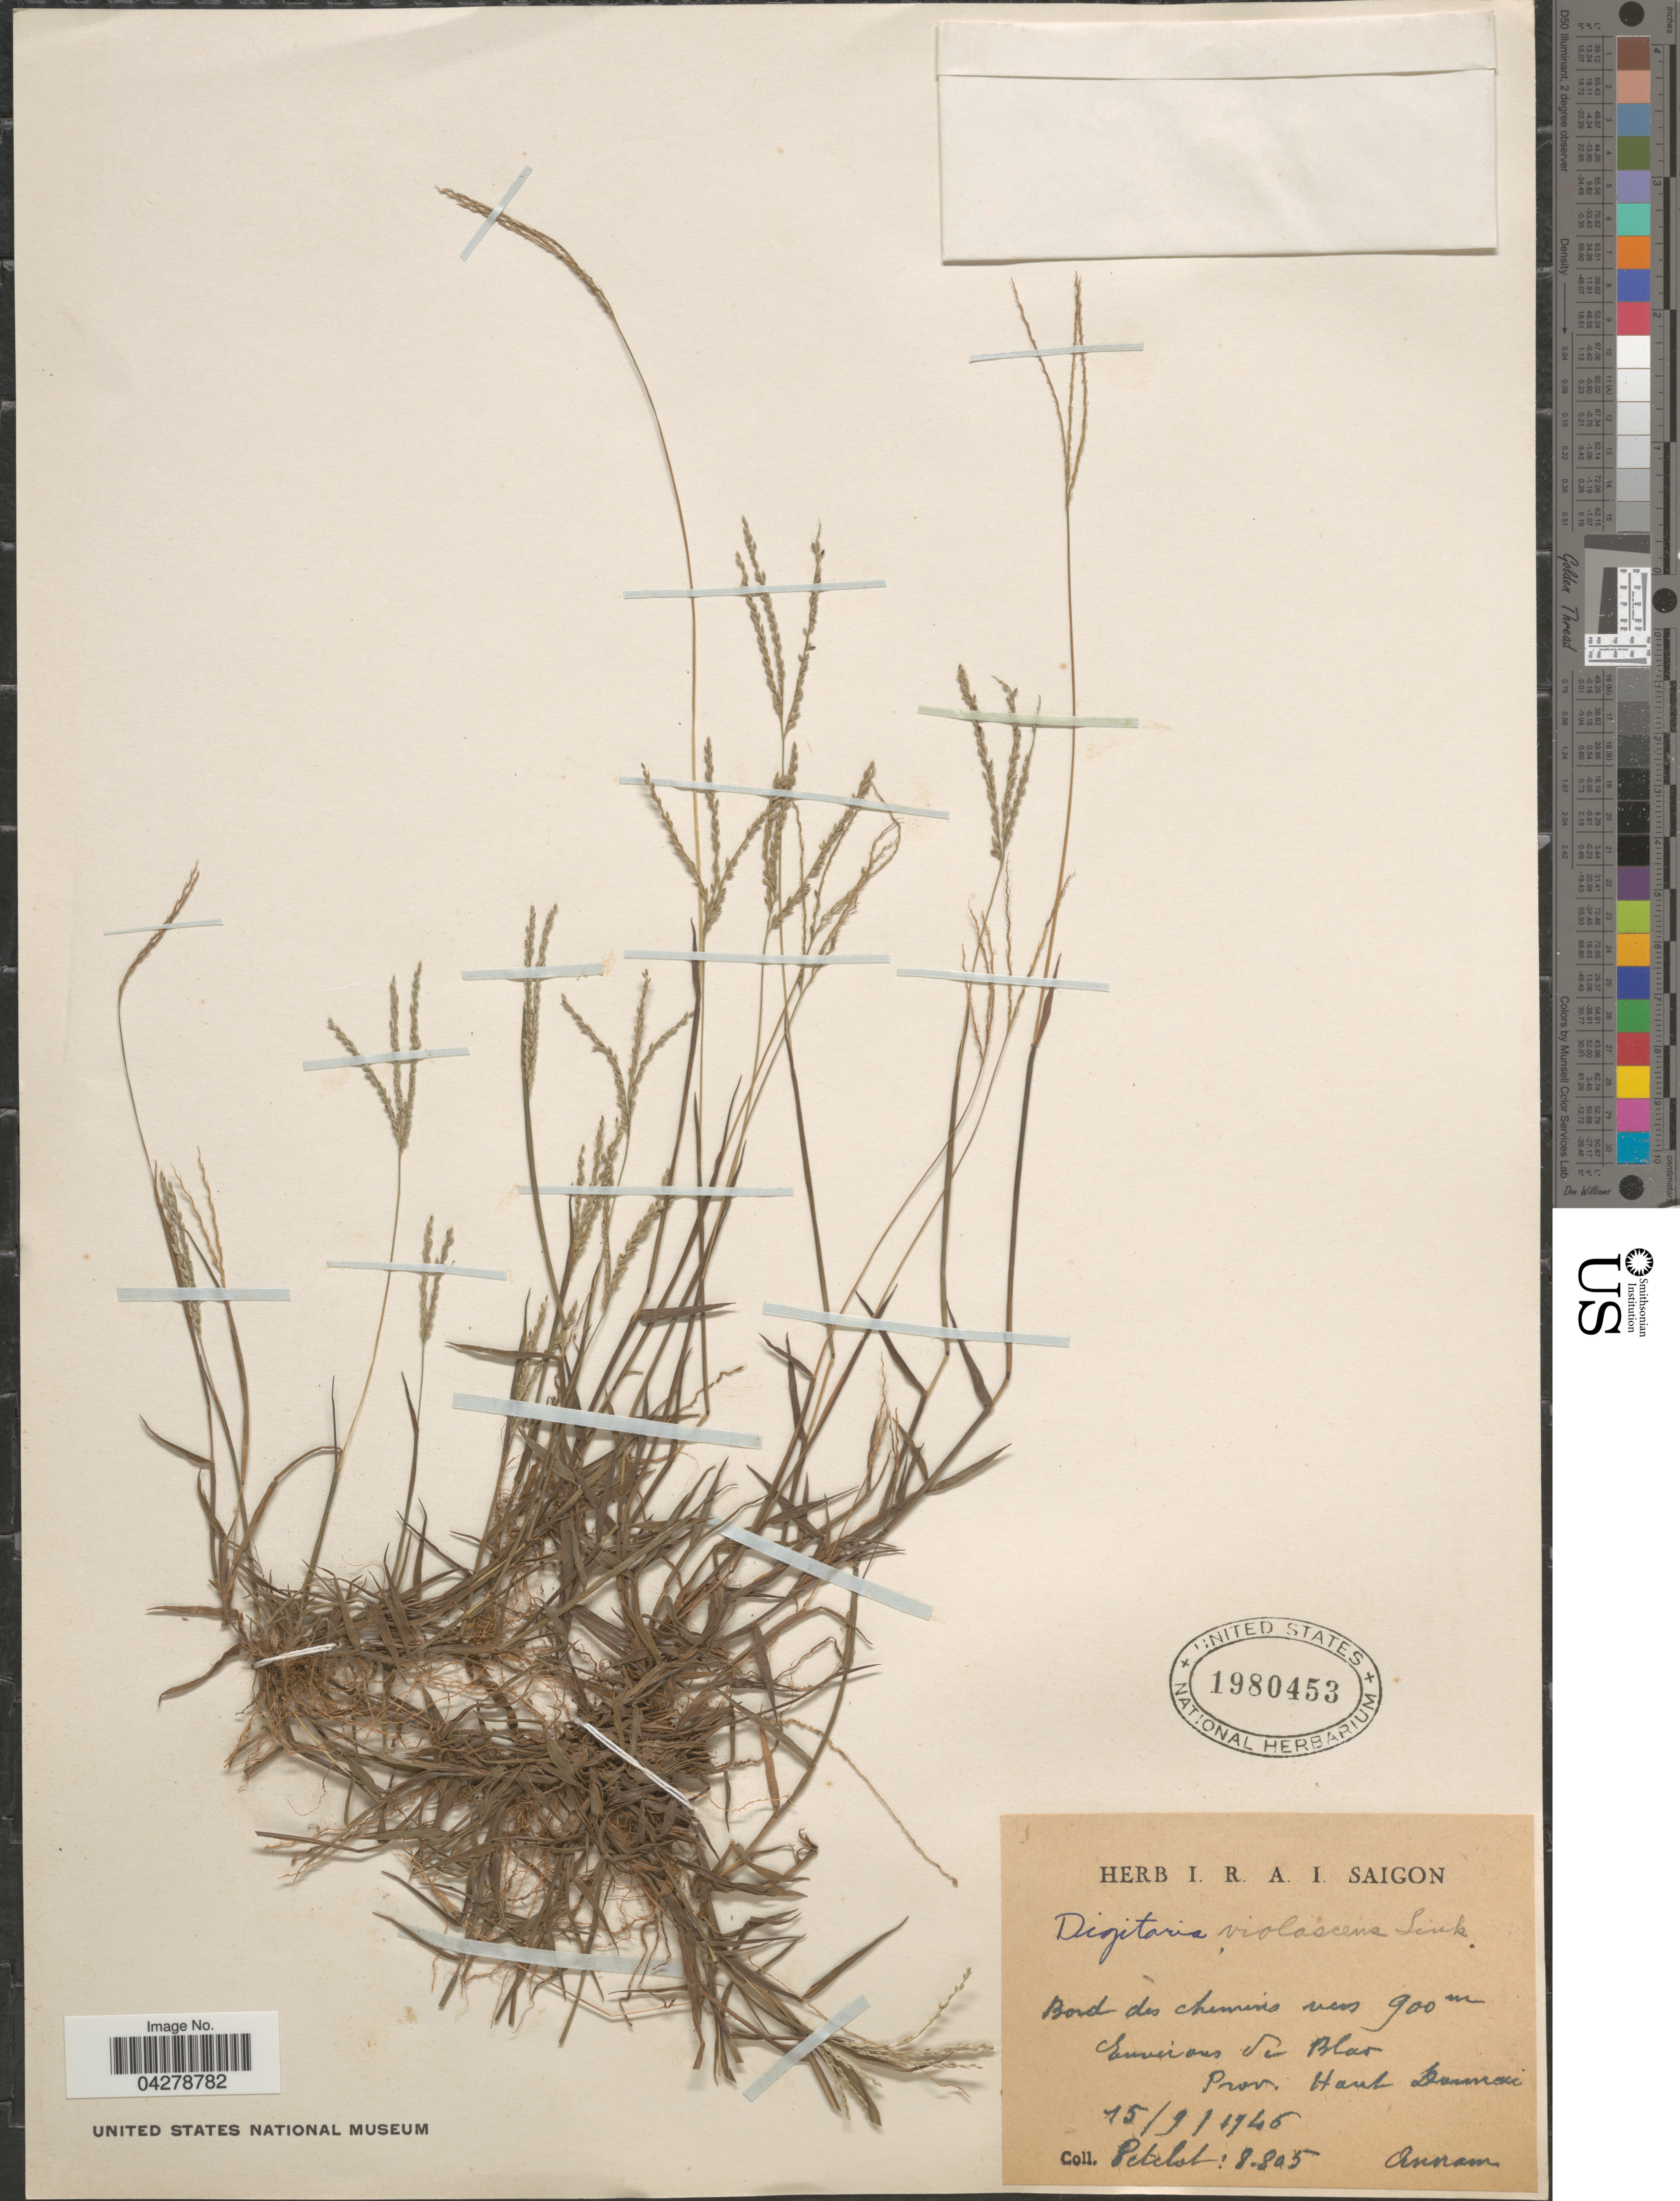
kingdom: Plantae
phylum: Tracheophyta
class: Liliopsida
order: Poales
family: Poaceae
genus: Digitaria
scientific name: Digitaria violascens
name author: Link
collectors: Pételot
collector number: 8805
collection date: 1946-09-15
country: Vietnam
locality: Environs de Blao. Prov. Haut Donnai. Annam.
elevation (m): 900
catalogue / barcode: US 1980453